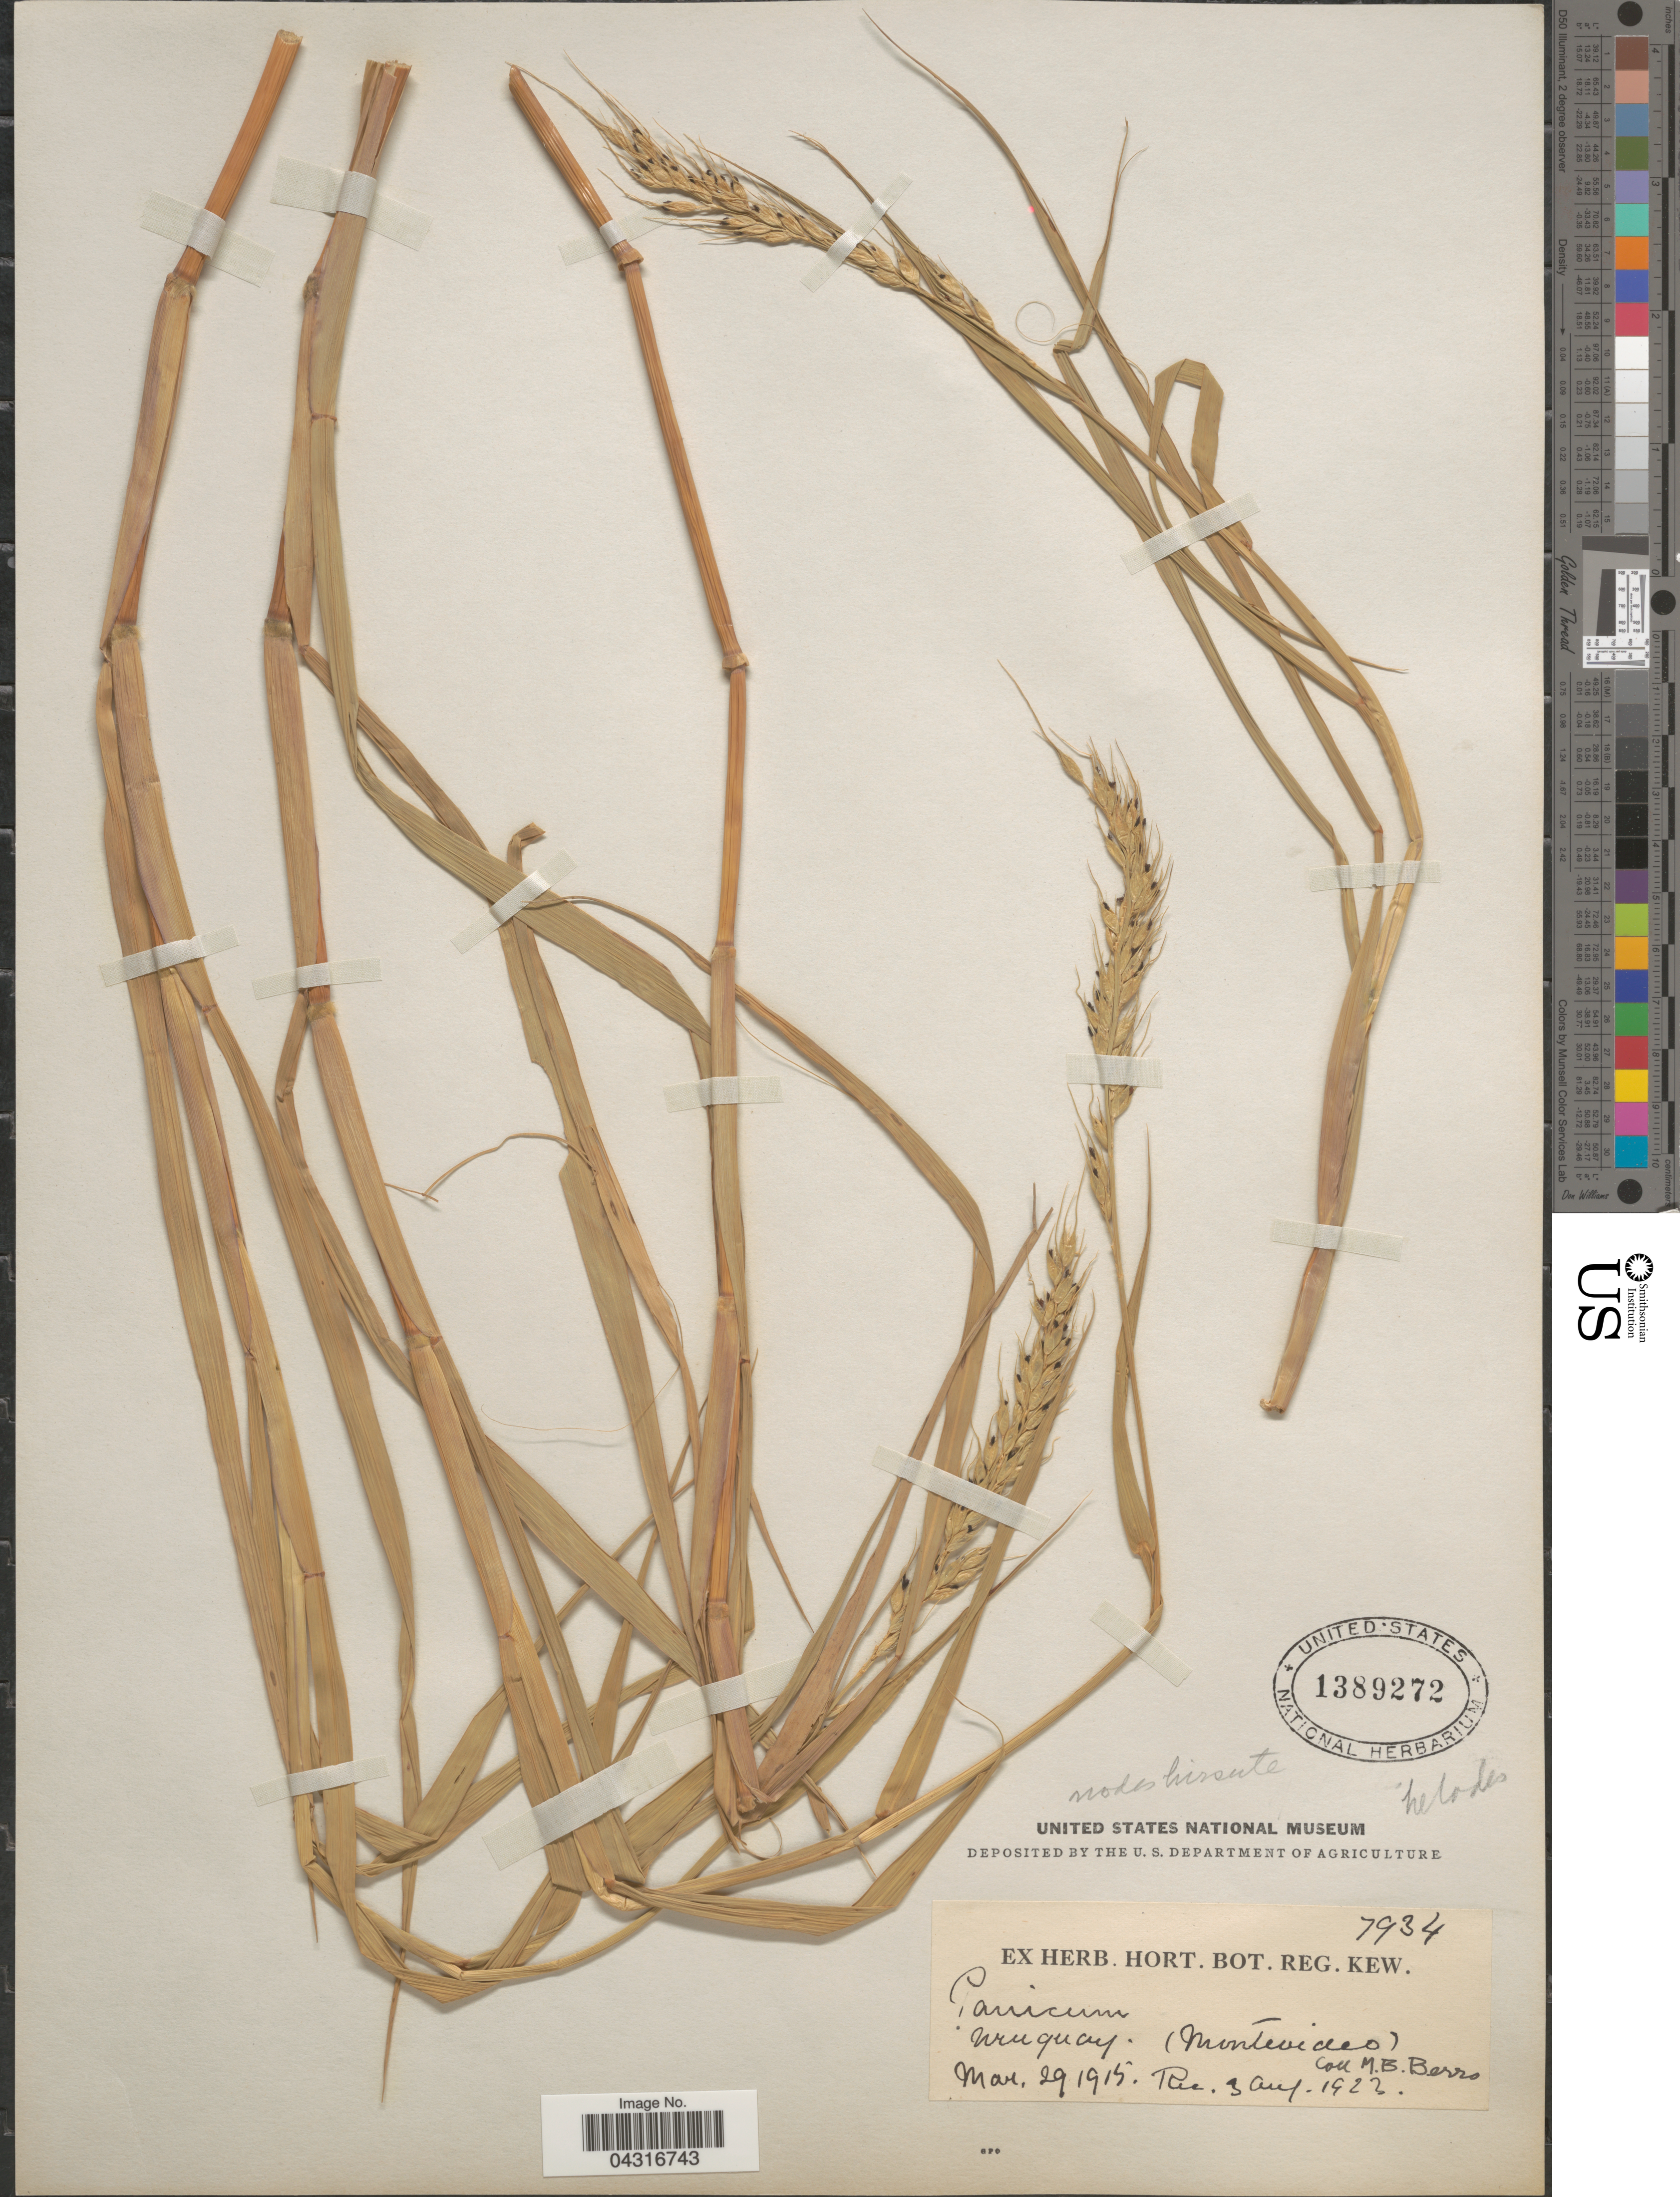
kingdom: Plantae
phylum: Tracheophyta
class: Liliopsida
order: Poales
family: Poaceae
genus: Echinochloa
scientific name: Echinochloa helodes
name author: (Hack.) Parodi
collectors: M. Berro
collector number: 7934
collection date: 1915-03-29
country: Uruguay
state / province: Montevideo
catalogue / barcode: US 1389272